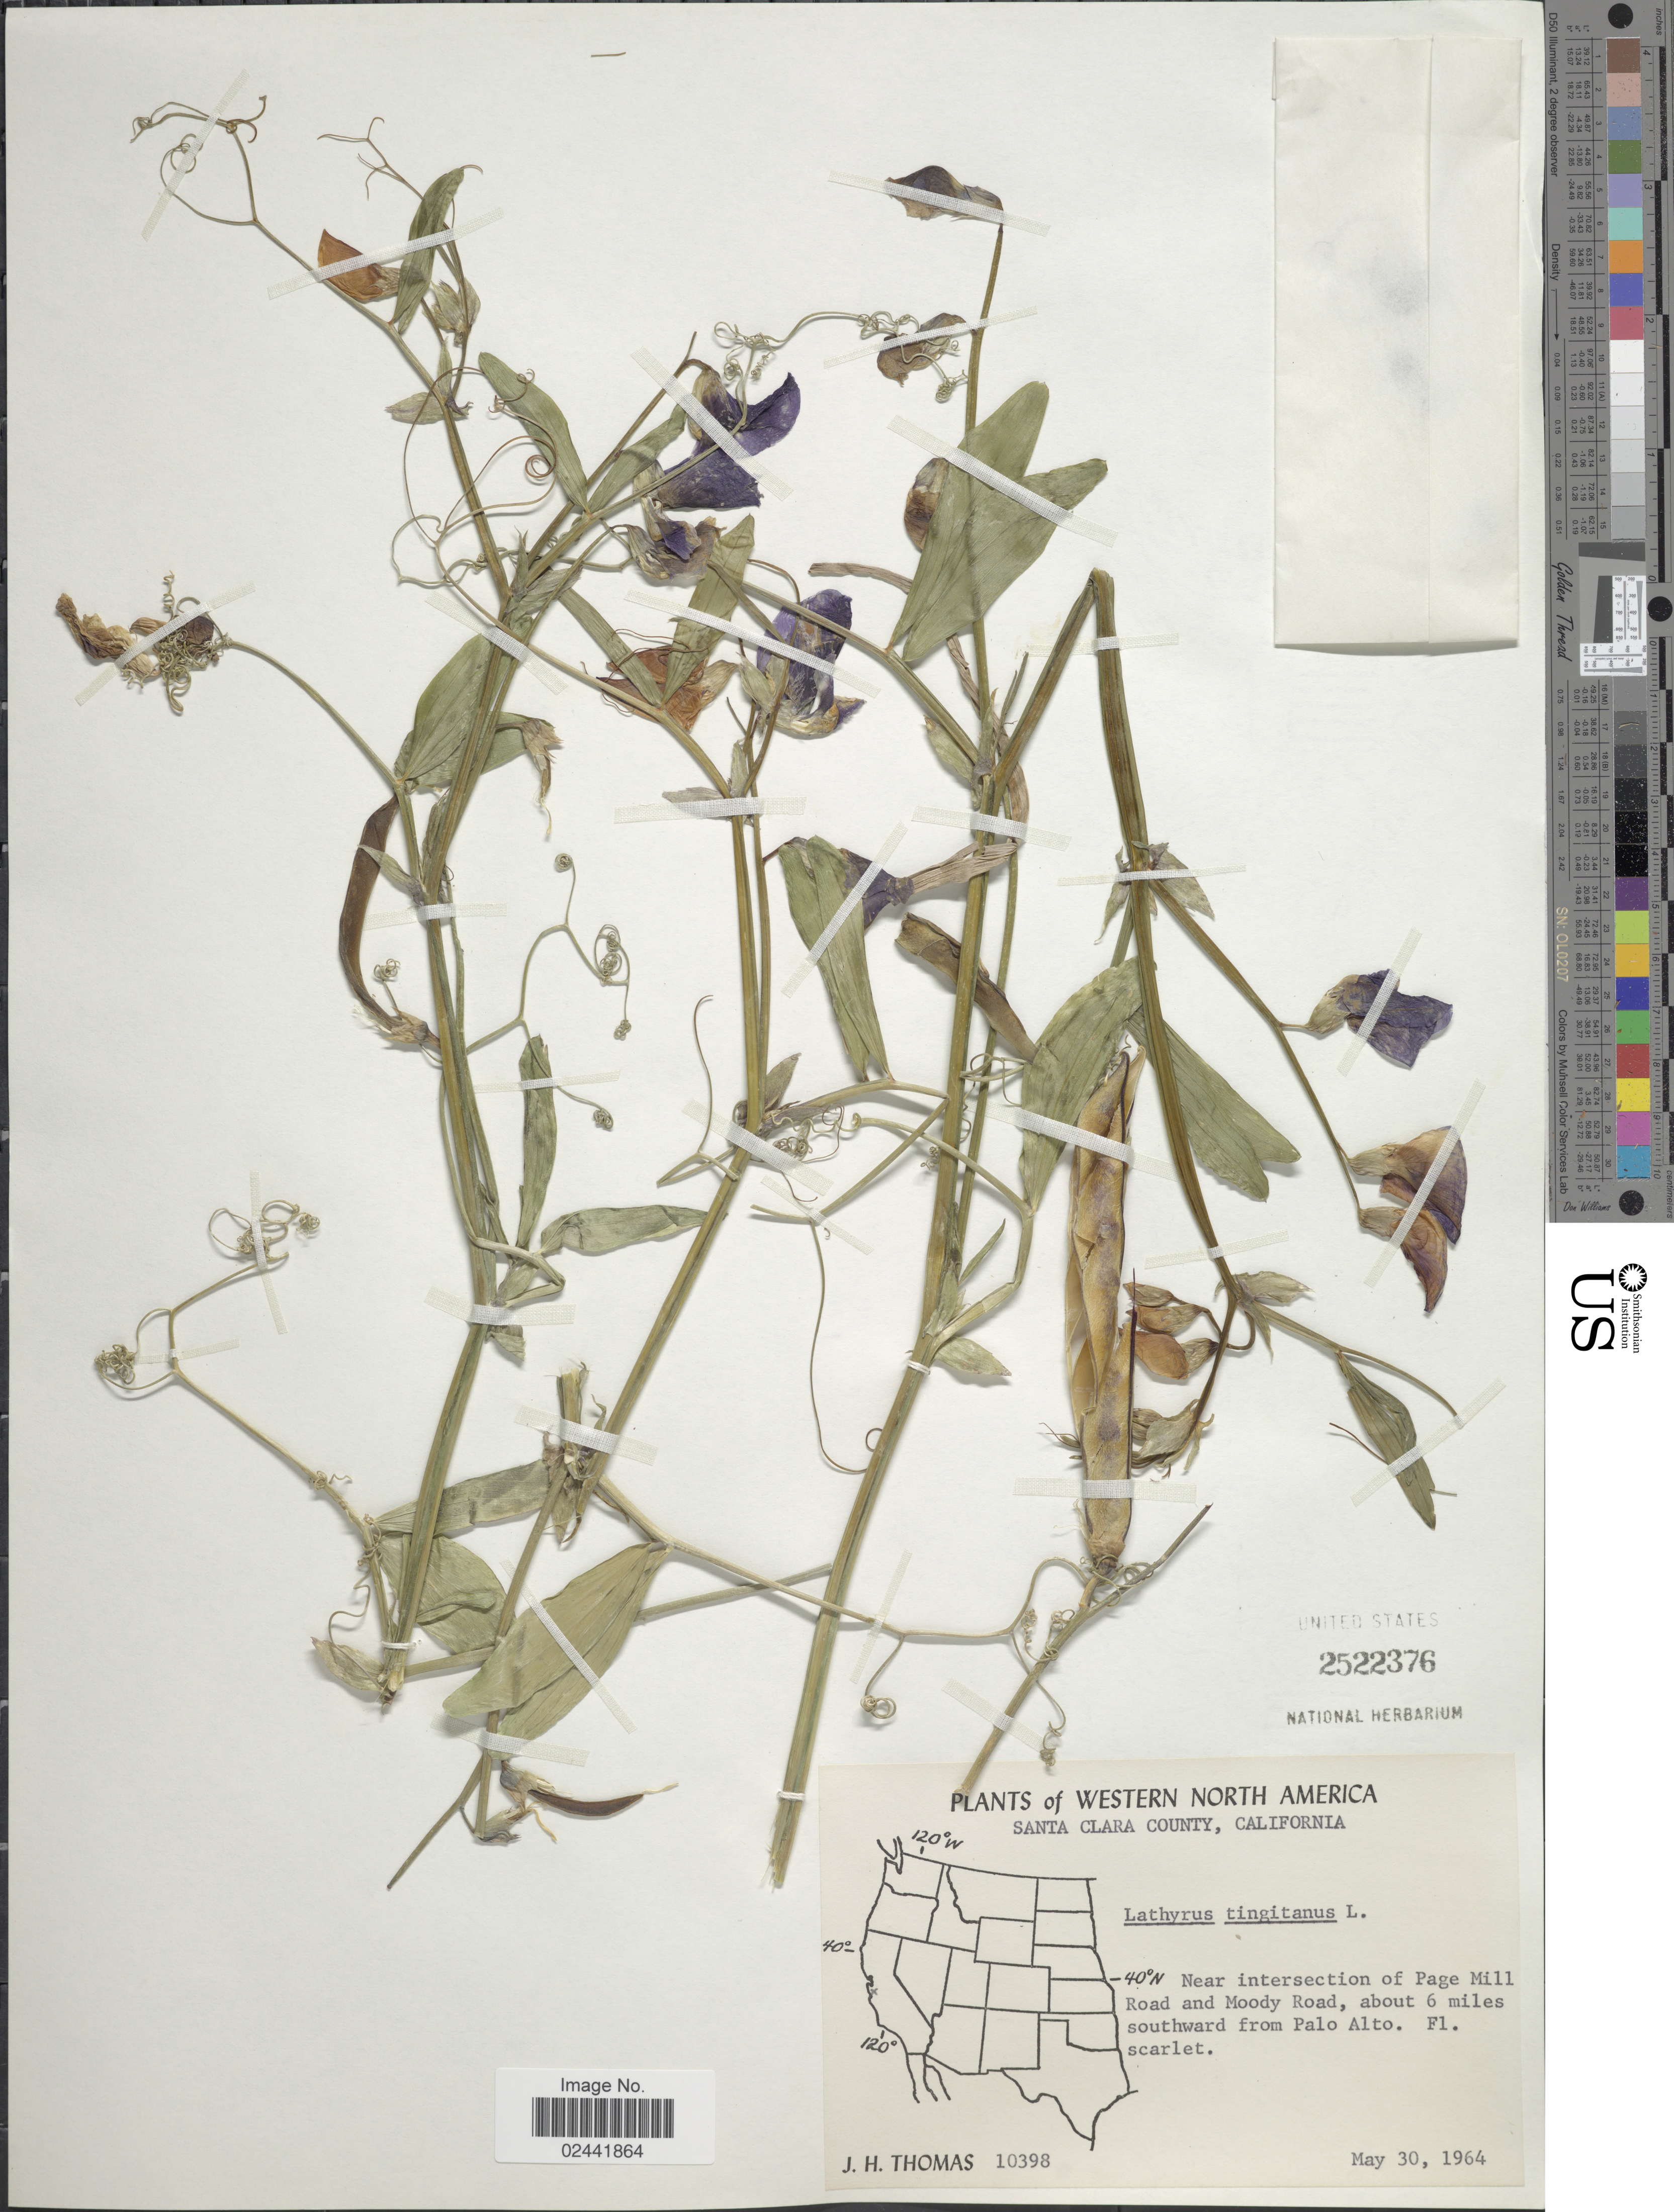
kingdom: Plantae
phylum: Tracheophyta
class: Magnoliopsida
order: Fabales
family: Fabaceae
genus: Lathyrus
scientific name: Lathyrus tingitanus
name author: L.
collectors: J. H. Thomas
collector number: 10398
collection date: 1964-05-30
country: United States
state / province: California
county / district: Santa Clara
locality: Western North America. Santa Clara County. Near intersection of Page Mill Road and Moody Road, about 6 miles southward from Palo Alto.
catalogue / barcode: US 2522376